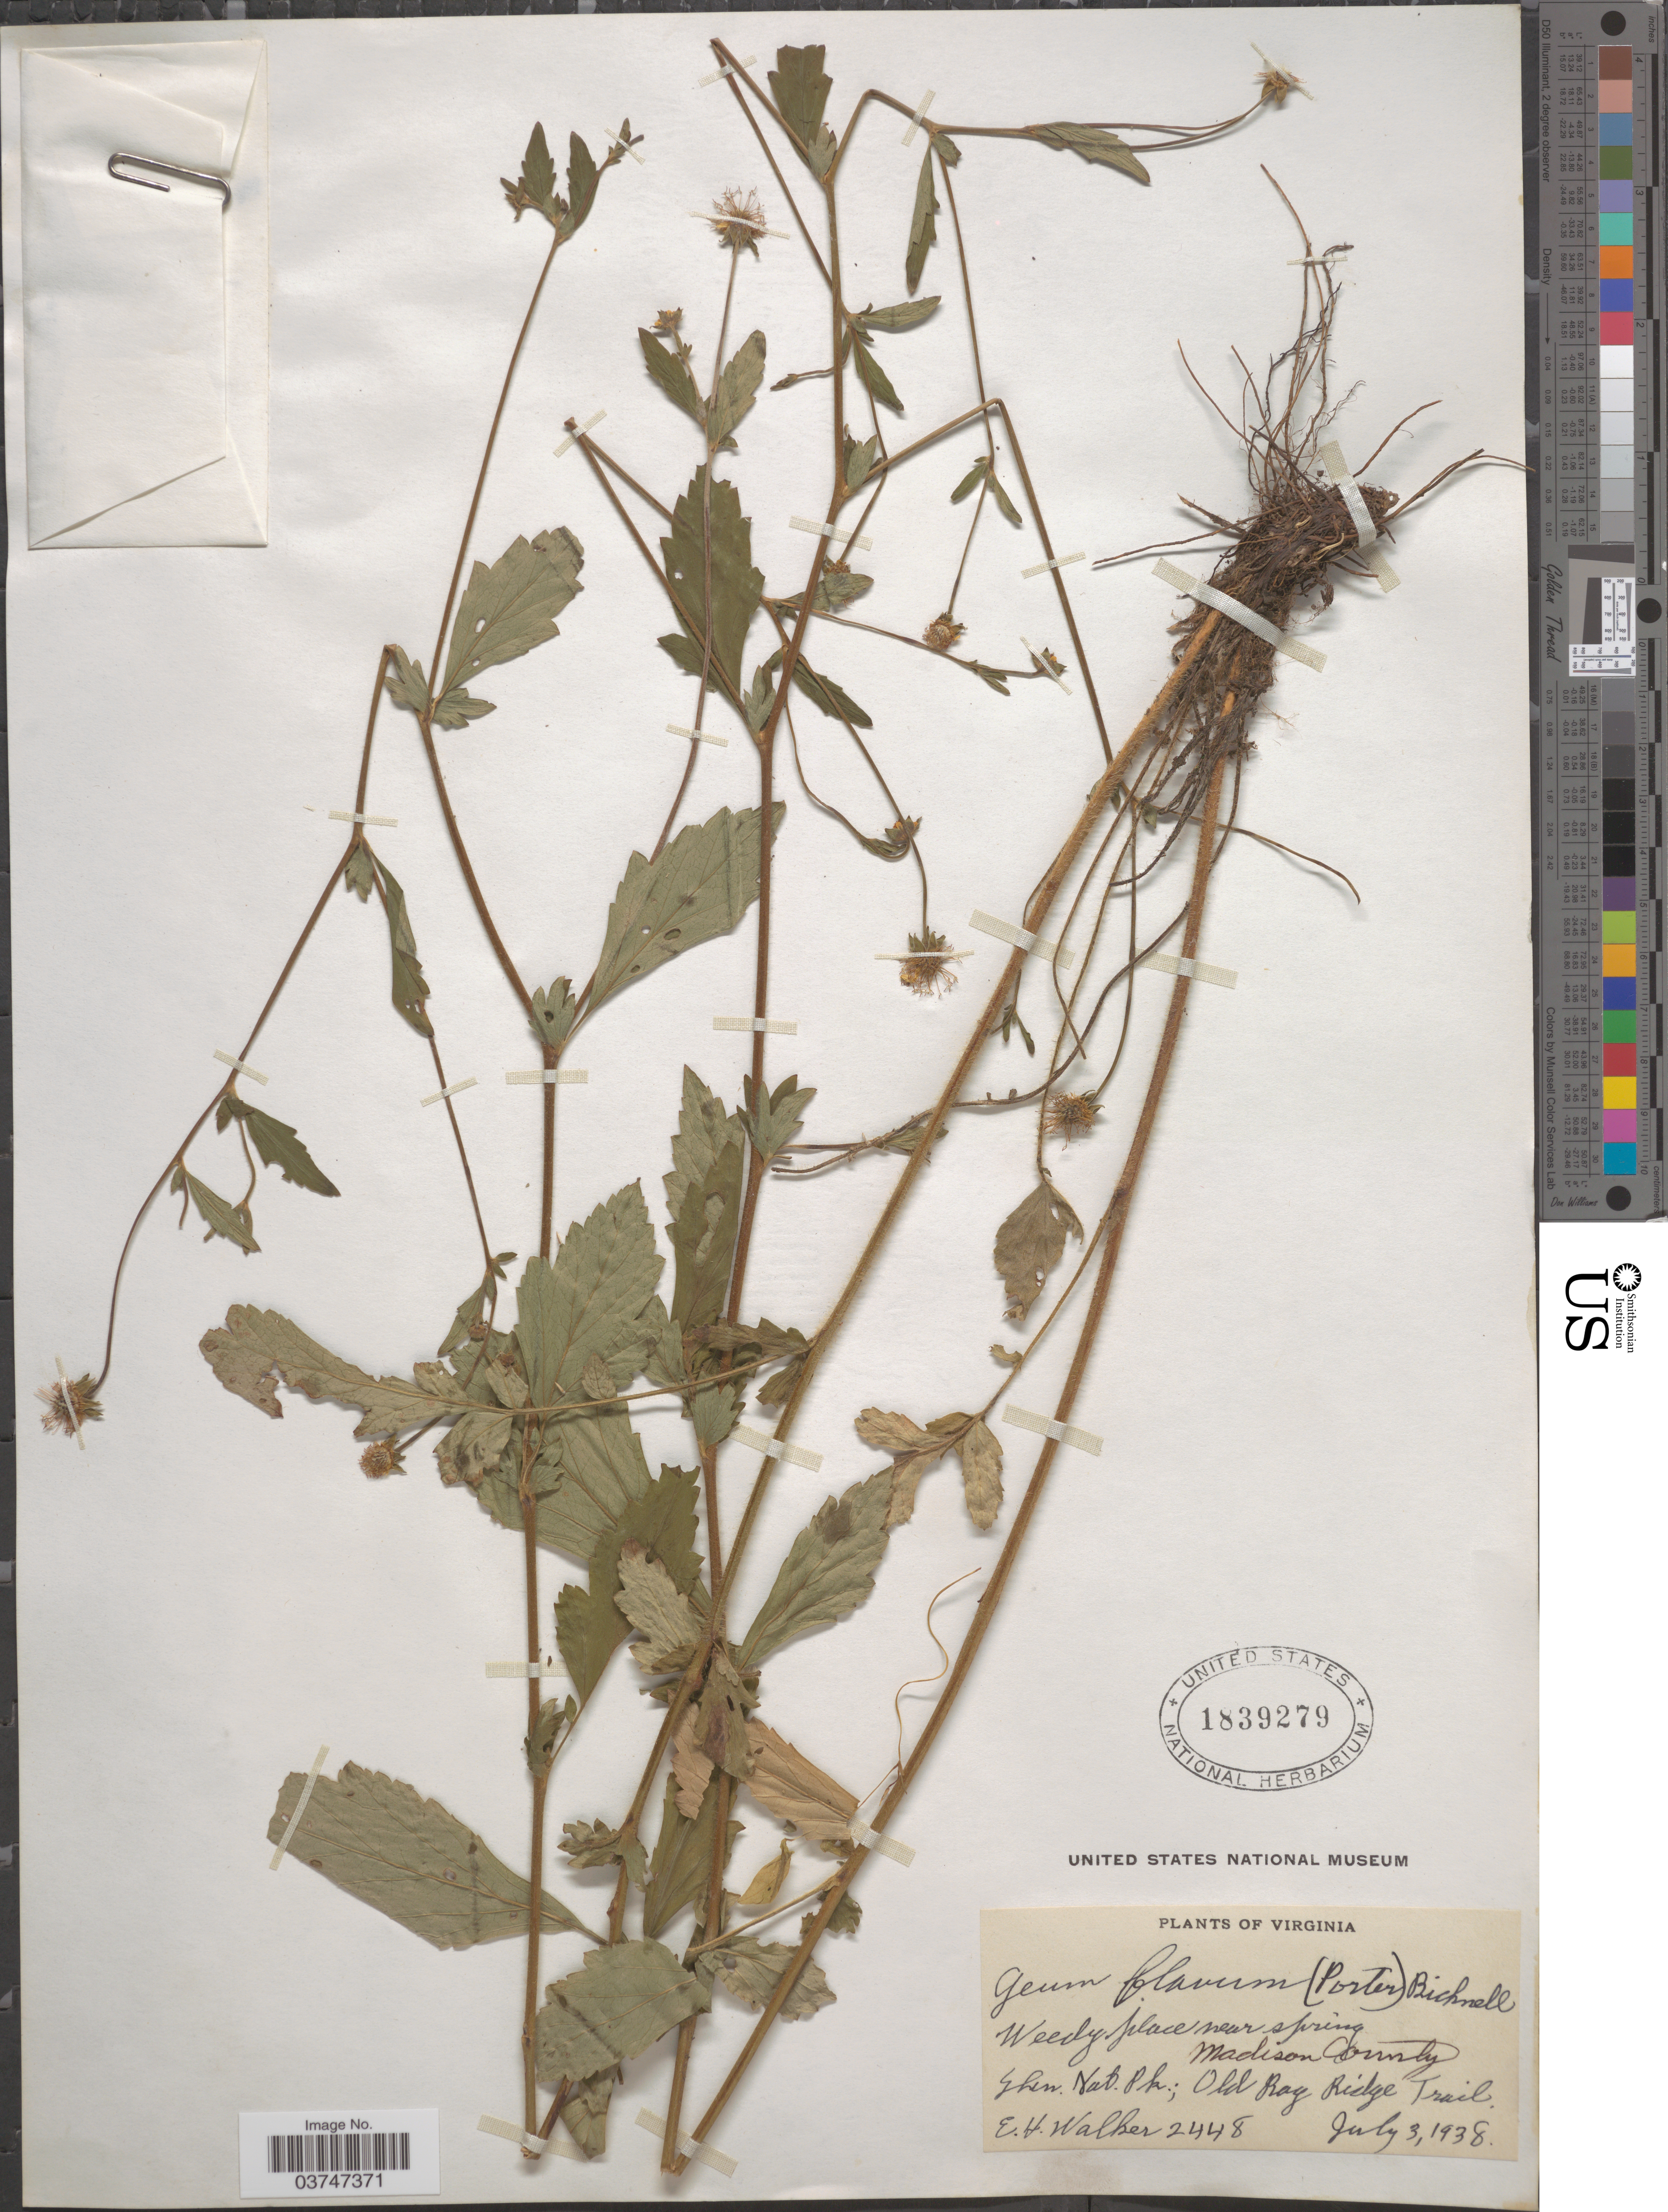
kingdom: Plantae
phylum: Tracheophyta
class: Magnoliopsida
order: Rosales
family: Rosaceae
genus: Geum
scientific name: Geum hirsutum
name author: Muhl. ex Link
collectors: E. H. Walker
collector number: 2448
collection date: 1938-07-03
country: United States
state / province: Virginia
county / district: Madison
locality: Shen Nat. Pk; Old Rag Ridge Trail.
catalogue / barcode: US 1839279